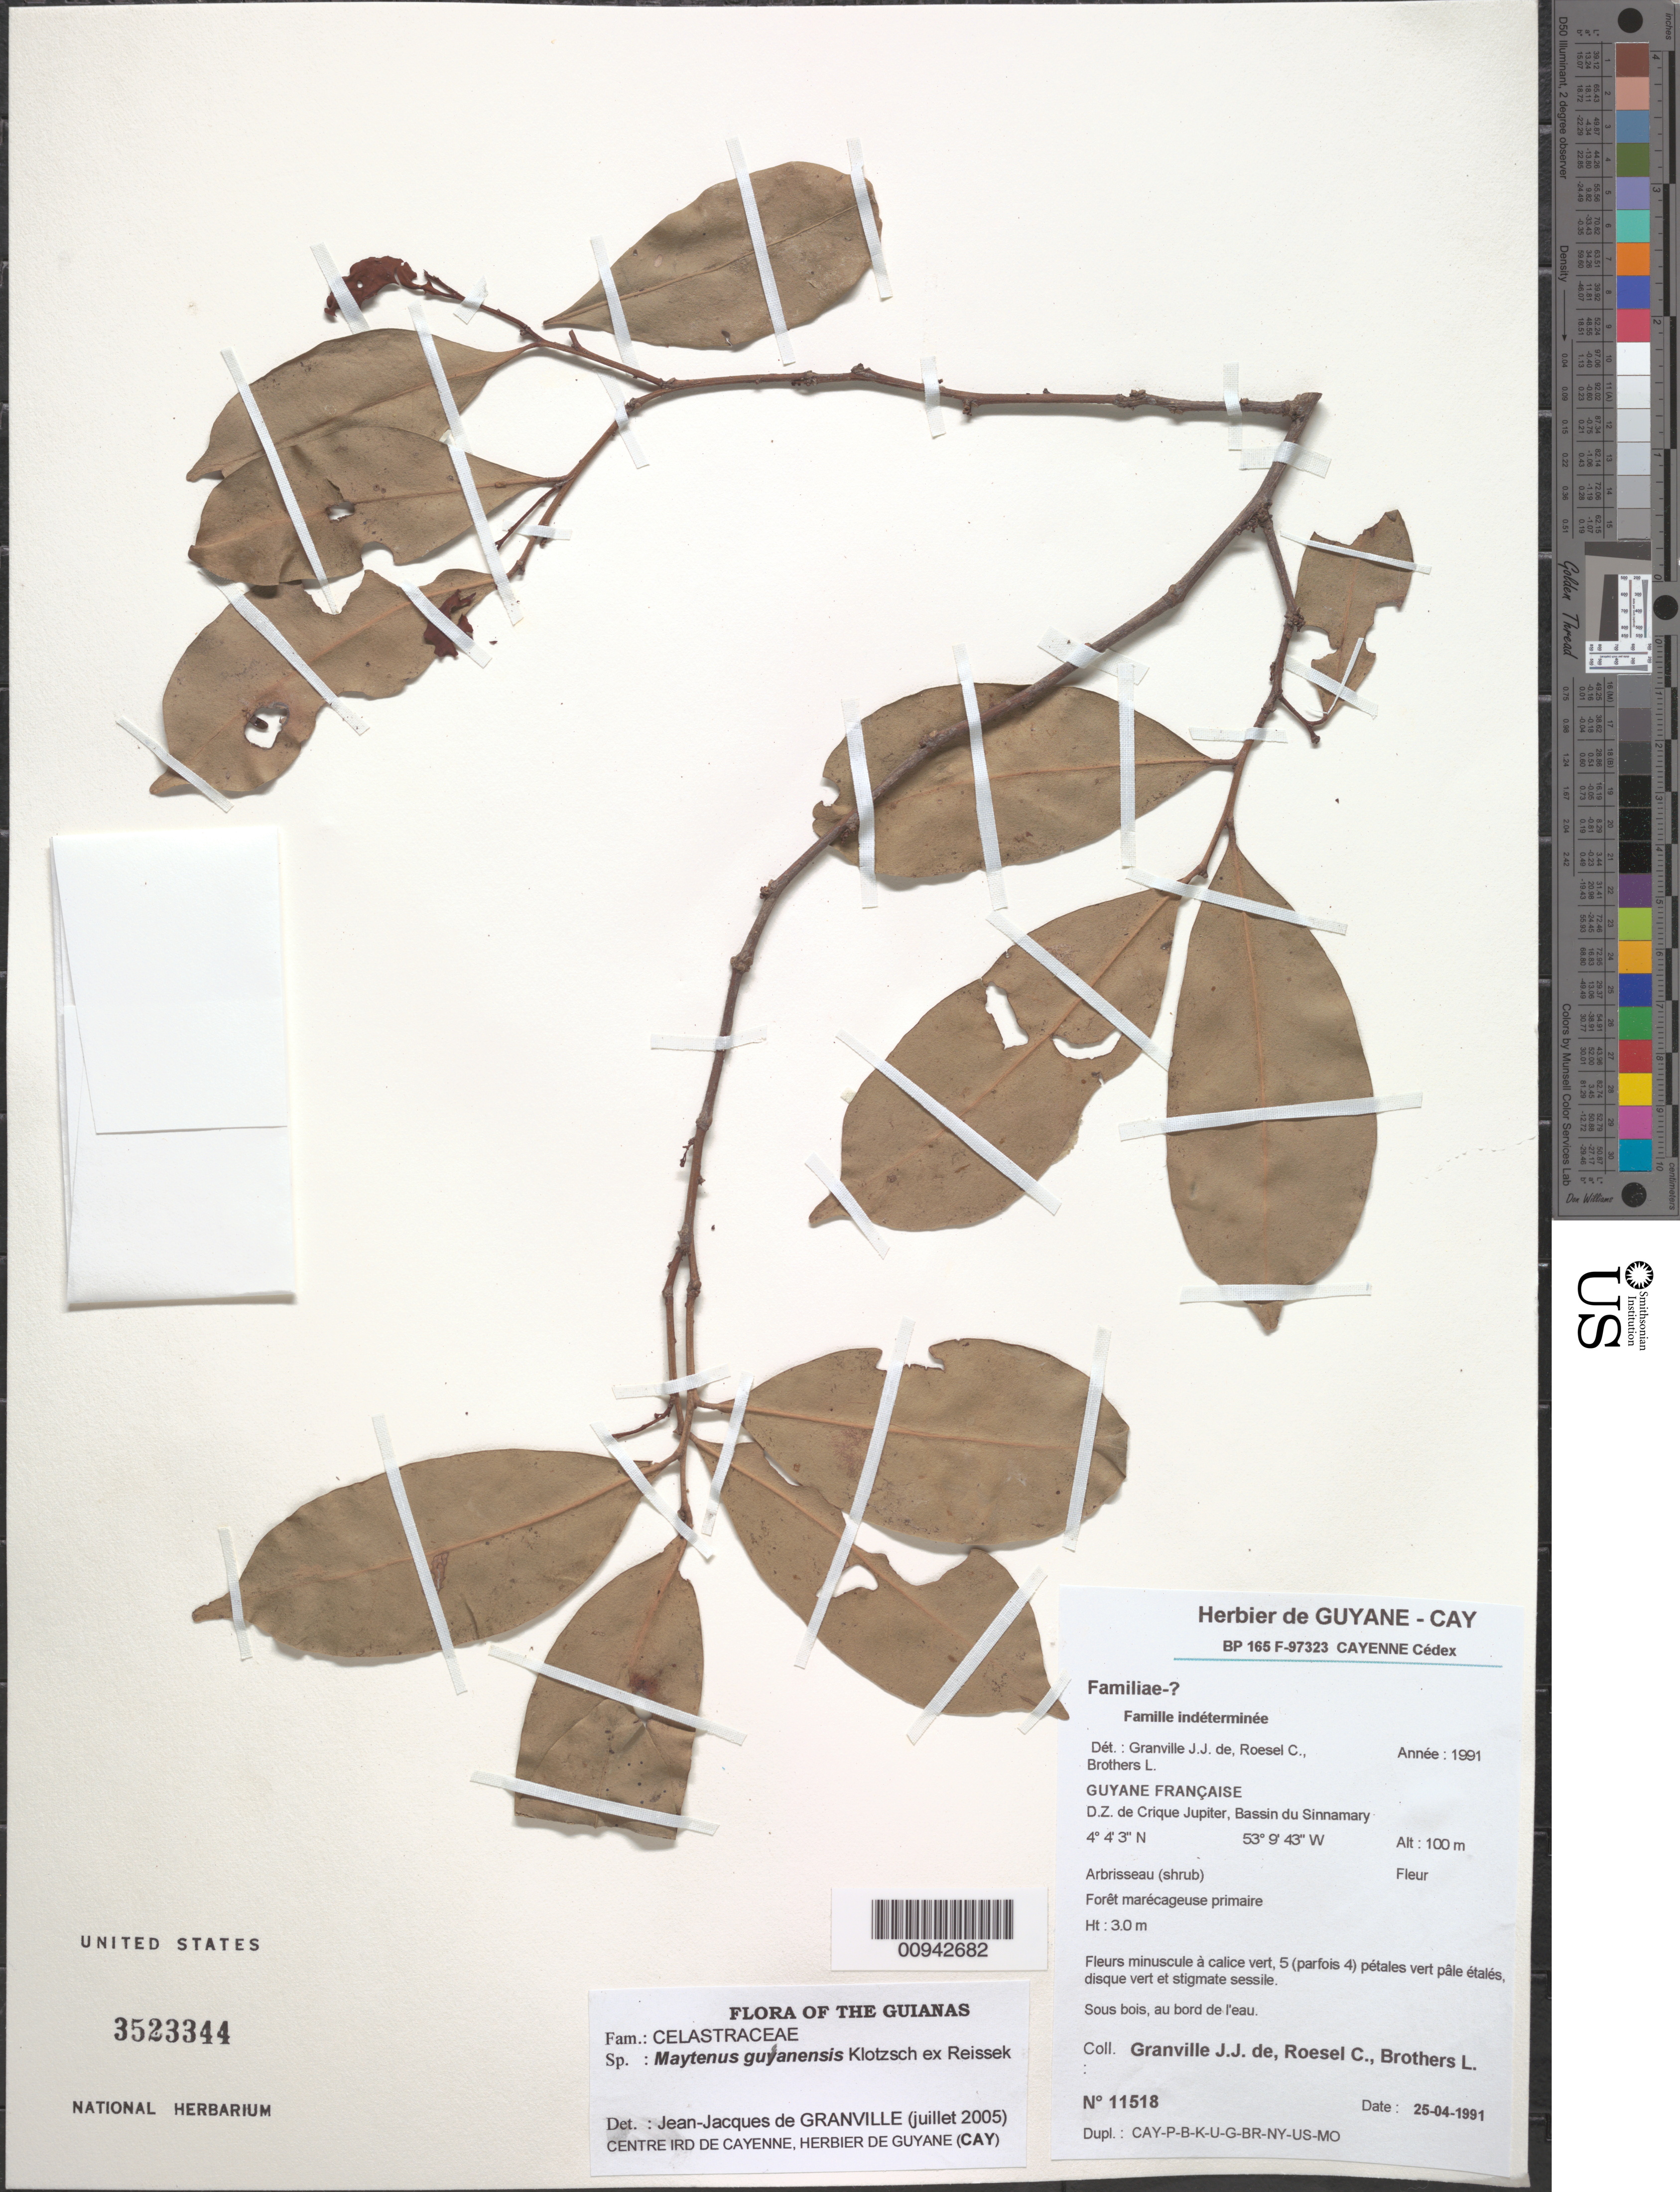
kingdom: Plantae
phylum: Tracheophyta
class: Magnoliopsida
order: Celastrales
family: Celastraceae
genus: Maytenus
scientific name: Maytenus guyanensis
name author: Klotzsch ex Reissek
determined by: Granville, J. J. de, (CAY), Institut de Recherche pour le Developpement (IRD) (FRENCH GUIANA)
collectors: J.-J. de Granville, C. S. Roesel & L. Brothers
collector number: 11518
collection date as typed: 25-Apr-91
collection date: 1991-04-25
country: French Guiana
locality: D.Z. de Crique Jupiter, Bassin du Sinnamary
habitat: Foret marecageuse primaire. Sous bois, au bord de l'eau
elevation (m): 100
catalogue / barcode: US 3523344